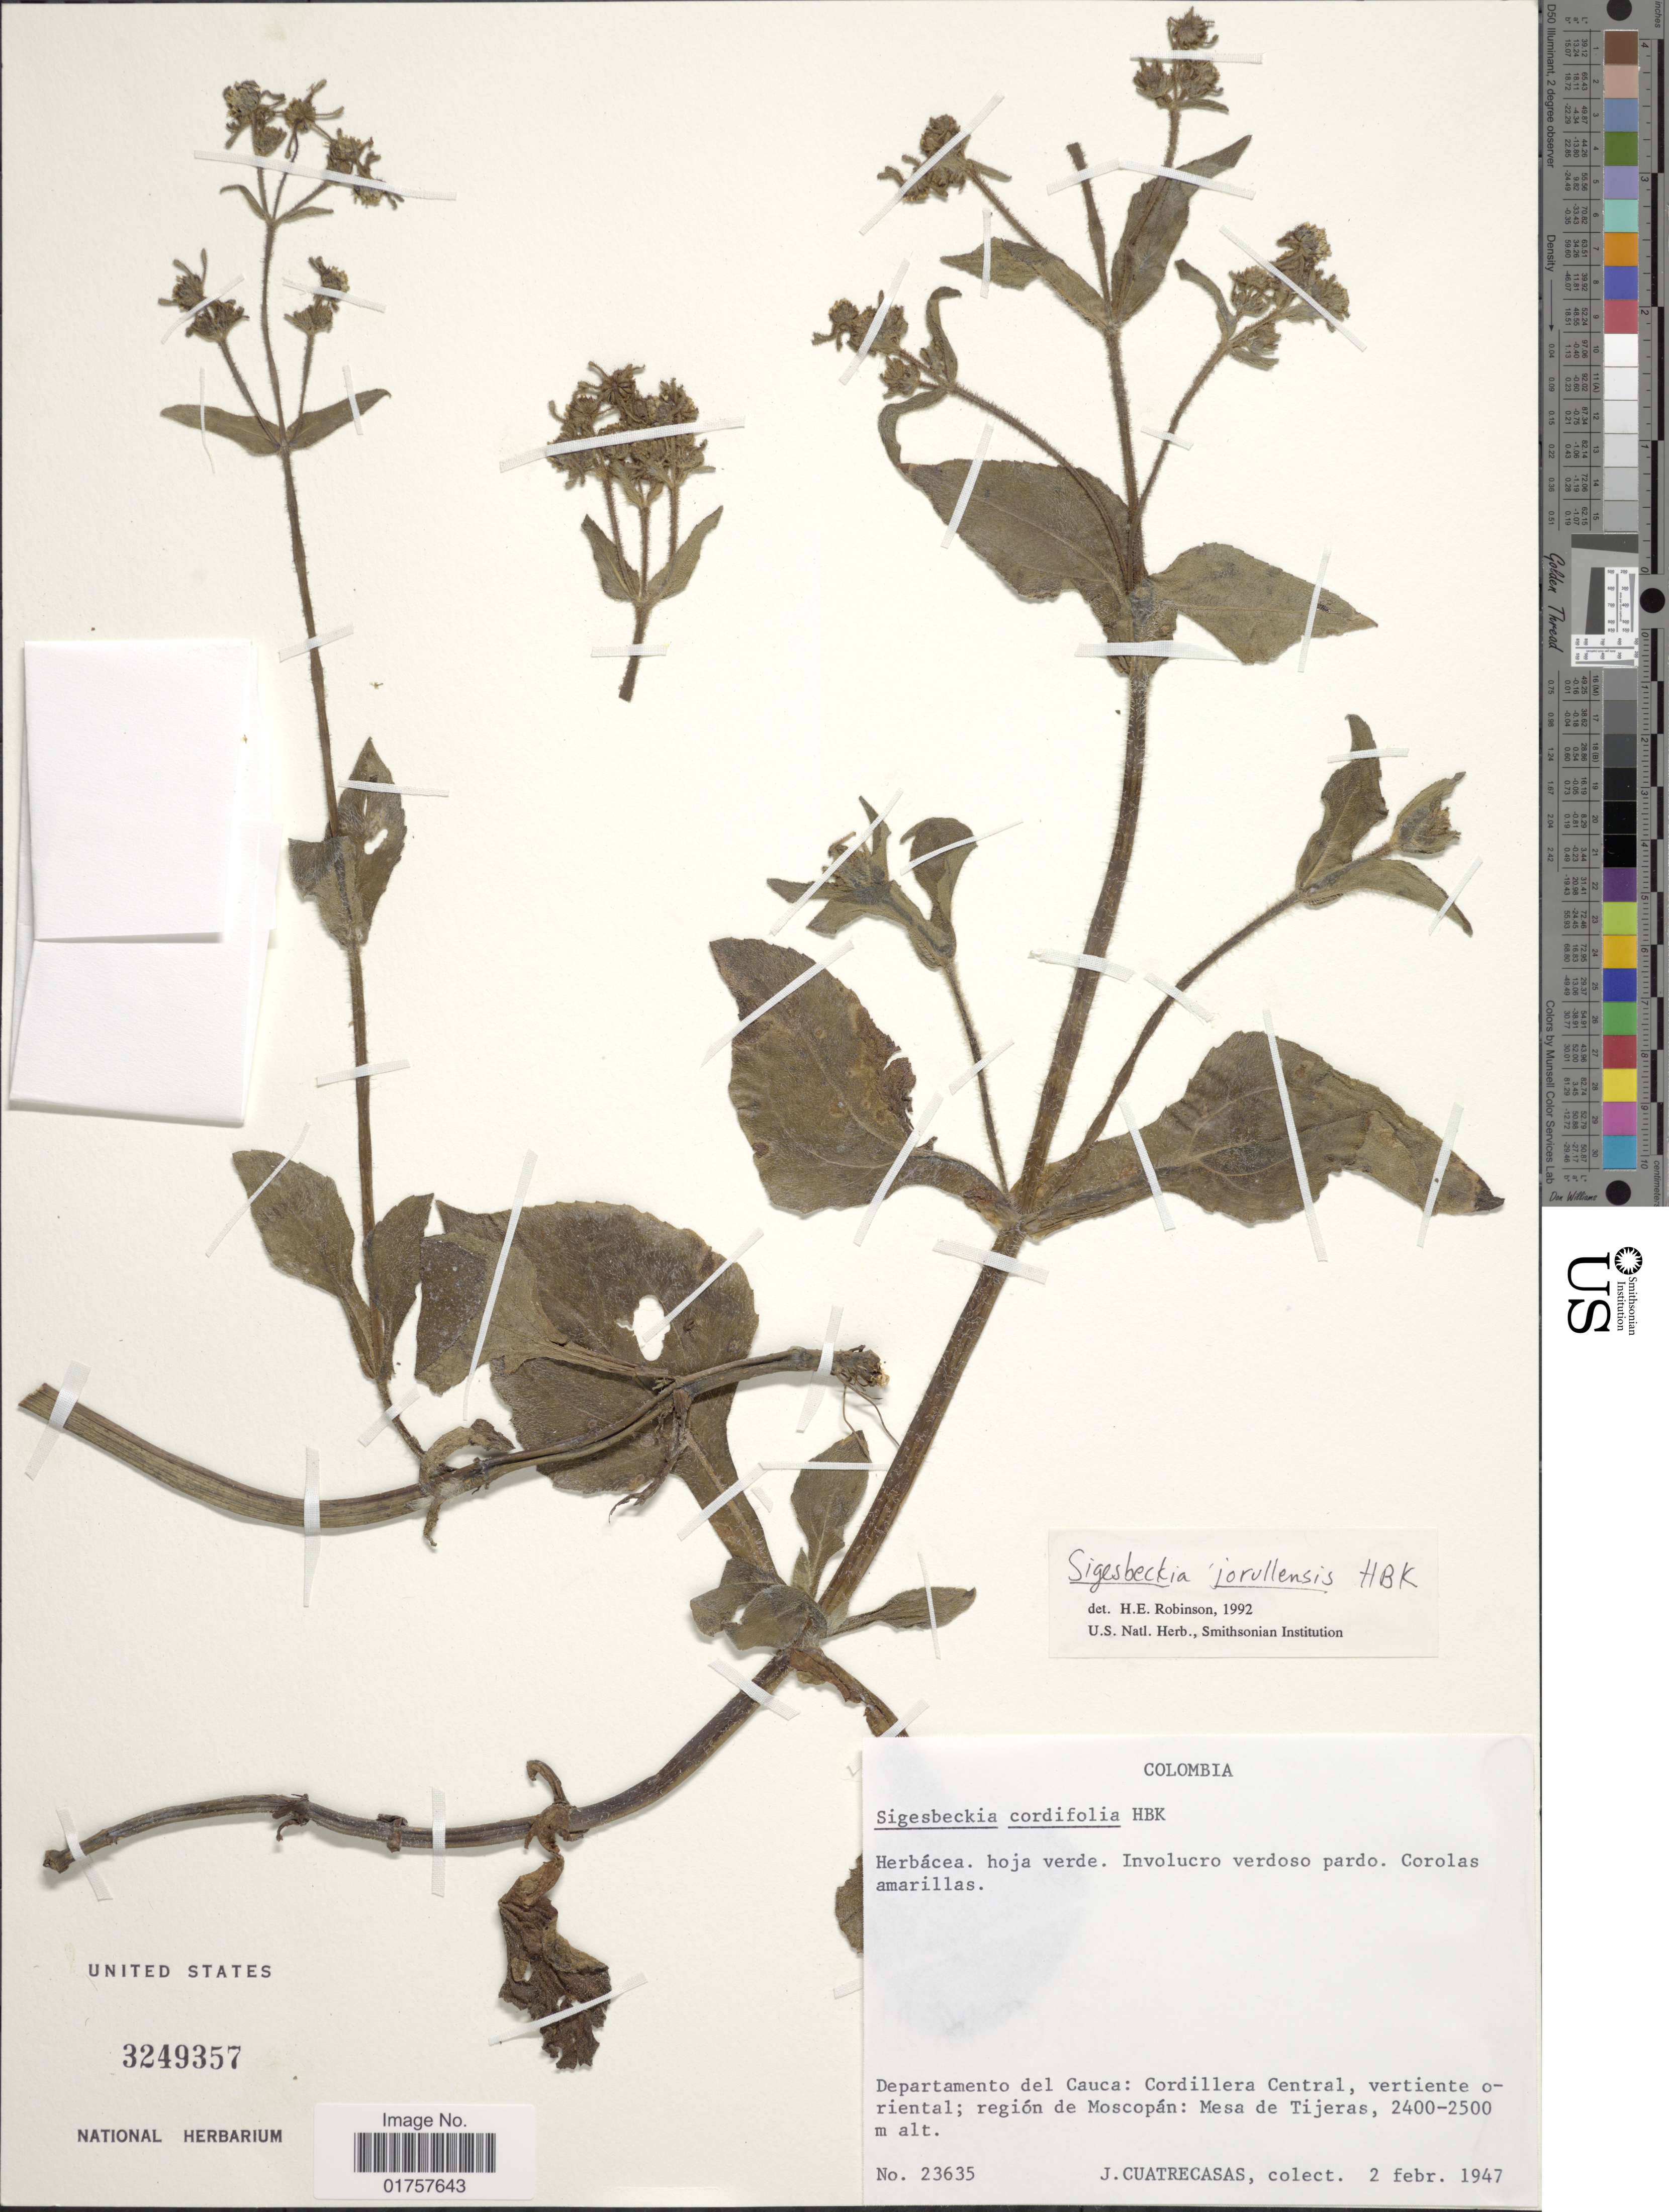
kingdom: Plantae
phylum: Tracheophyta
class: Magnoliopsida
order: Asterales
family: Asteraceae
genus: Sigesbeckia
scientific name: Sigesbeckia cordifolia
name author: Kunth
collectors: J. Cuatrecasas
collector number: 23635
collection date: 1947-02-02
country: Colombia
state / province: Cauca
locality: Cordillera Central, vertiente oriental; región de Moscopán: Mesa de Tijeras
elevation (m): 2400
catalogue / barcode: US 3249357